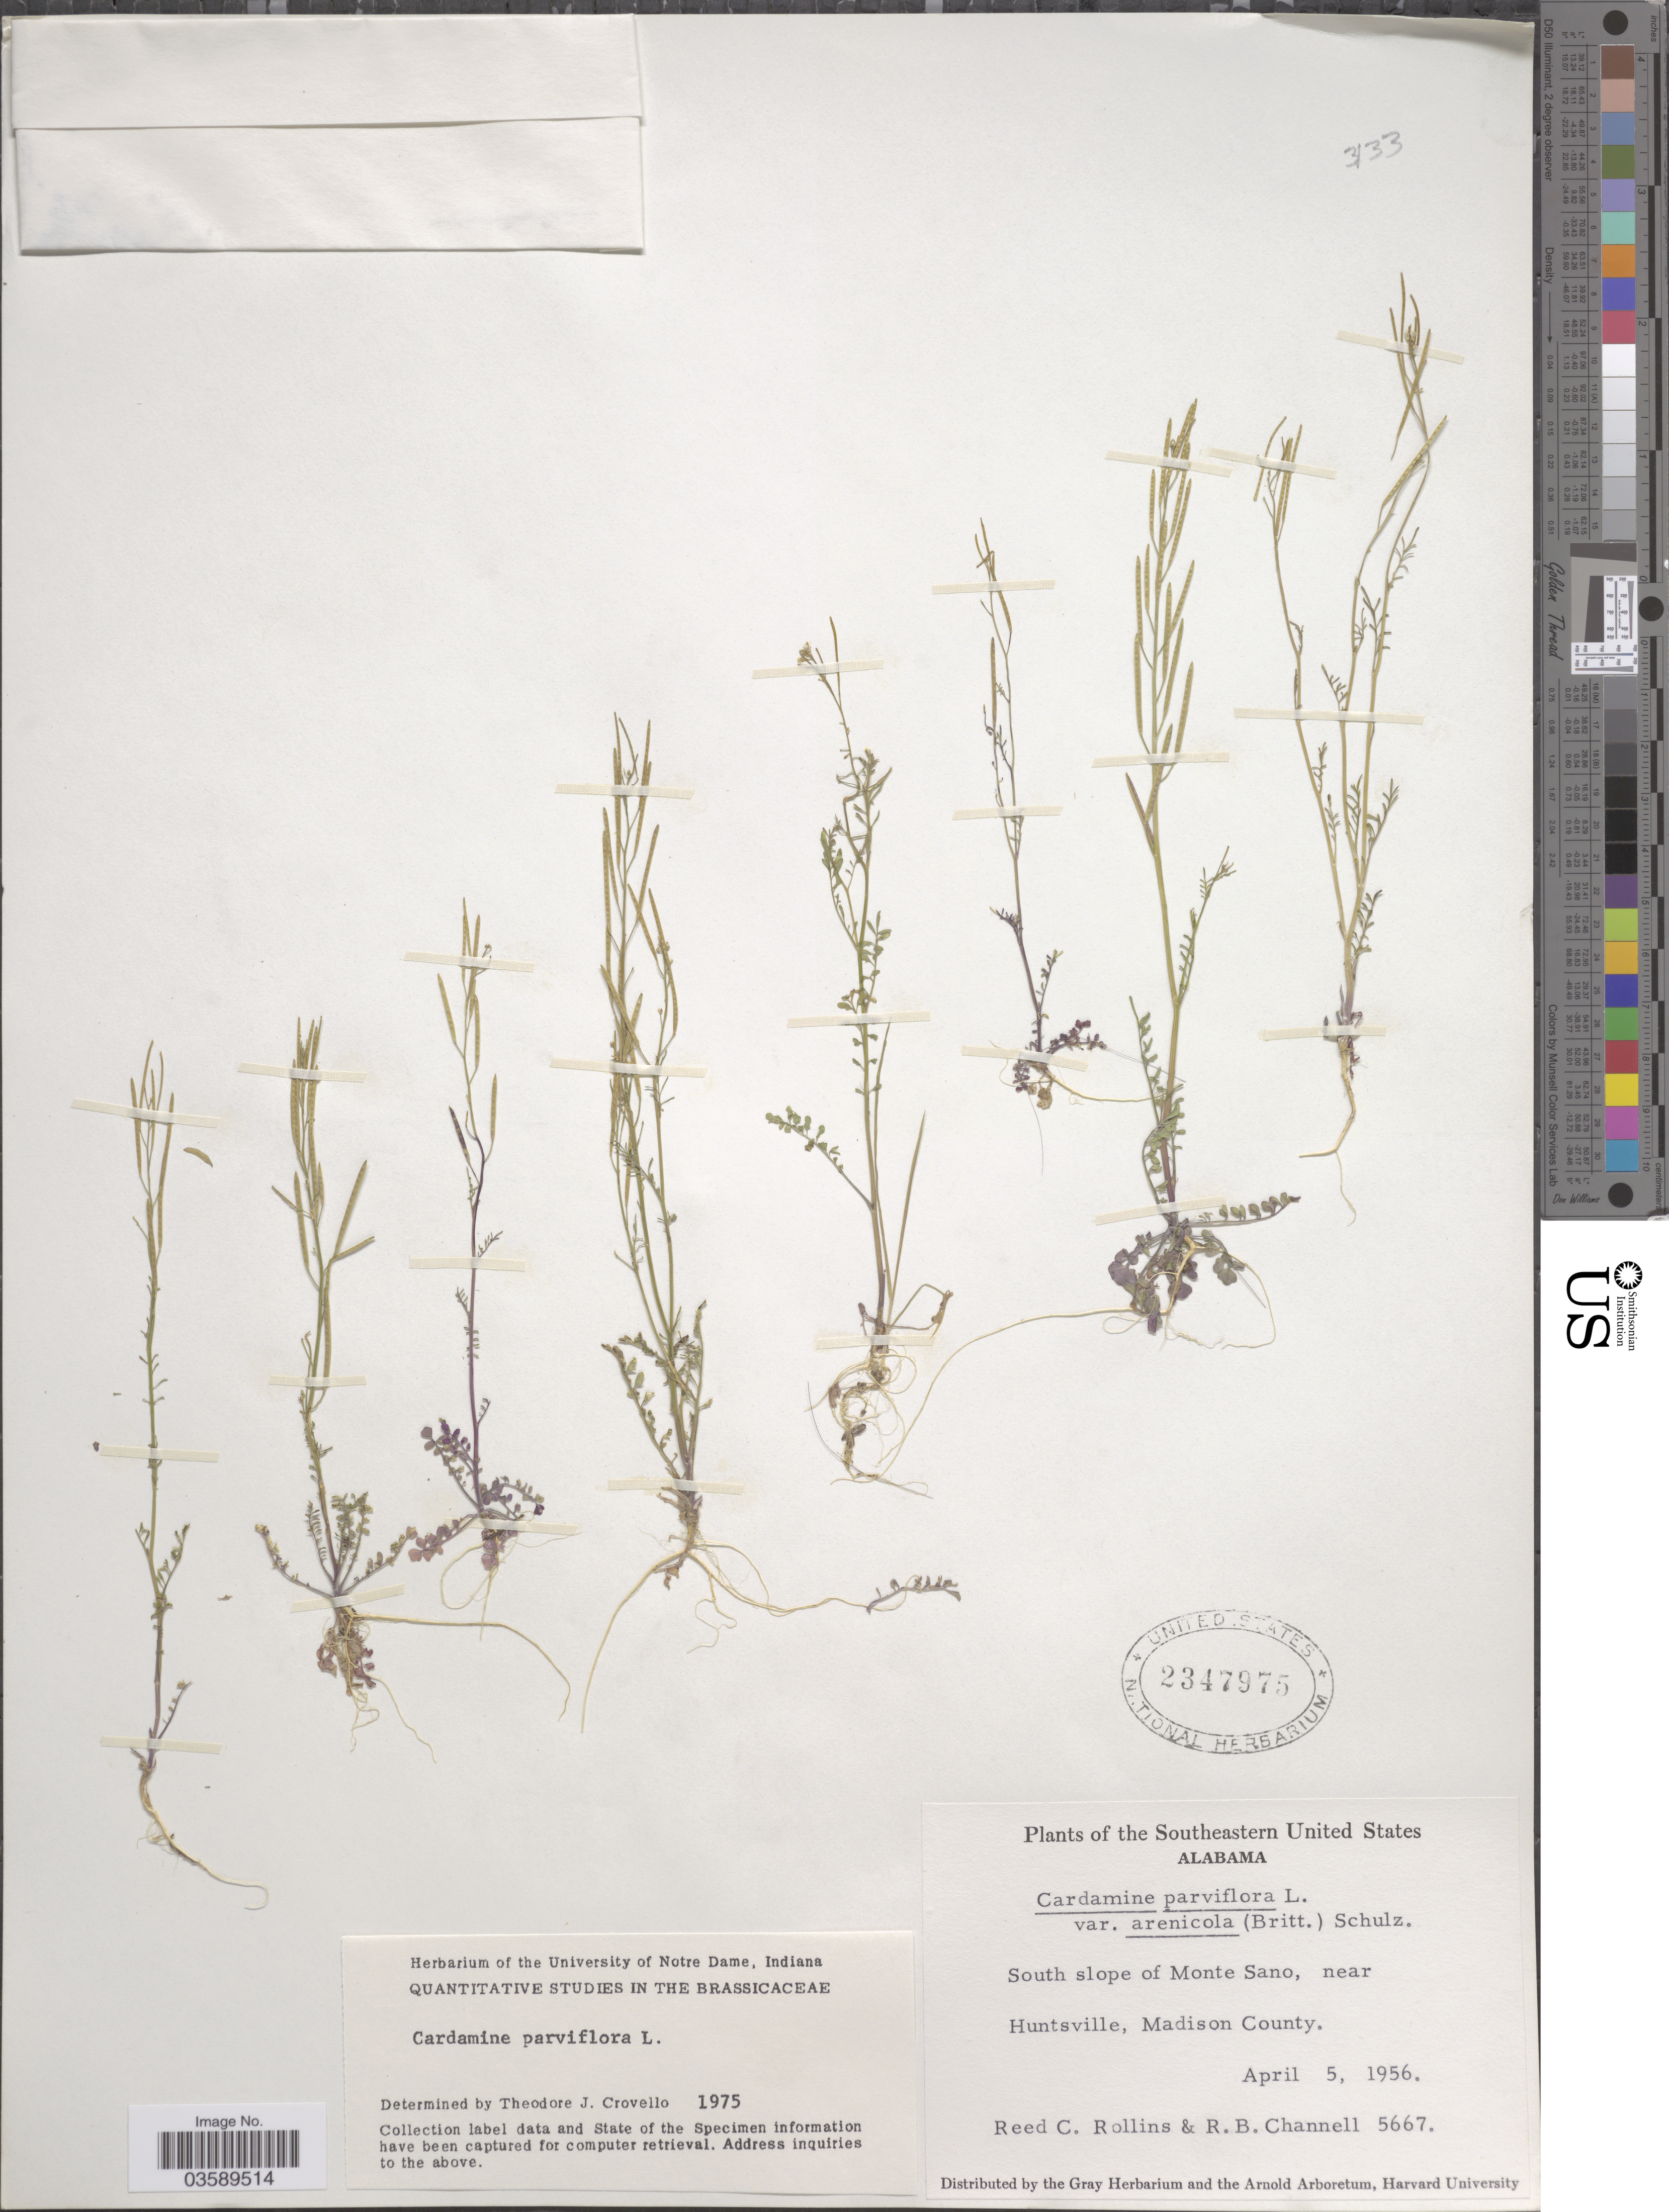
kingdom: Plantae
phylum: Tracheophyta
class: Magnoliopsida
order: Brassicales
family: Brassicaceae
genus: Cardamine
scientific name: Cardamine parviflora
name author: L.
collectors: R. C. Rollins & R. B. Channell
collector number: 5667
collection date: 1956-04-05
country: United States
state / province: Alabama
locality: Southeastern United States. South Slope of Monte Sano, near Huntsville, Madison County.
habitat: south slope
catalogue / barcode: US 2347975